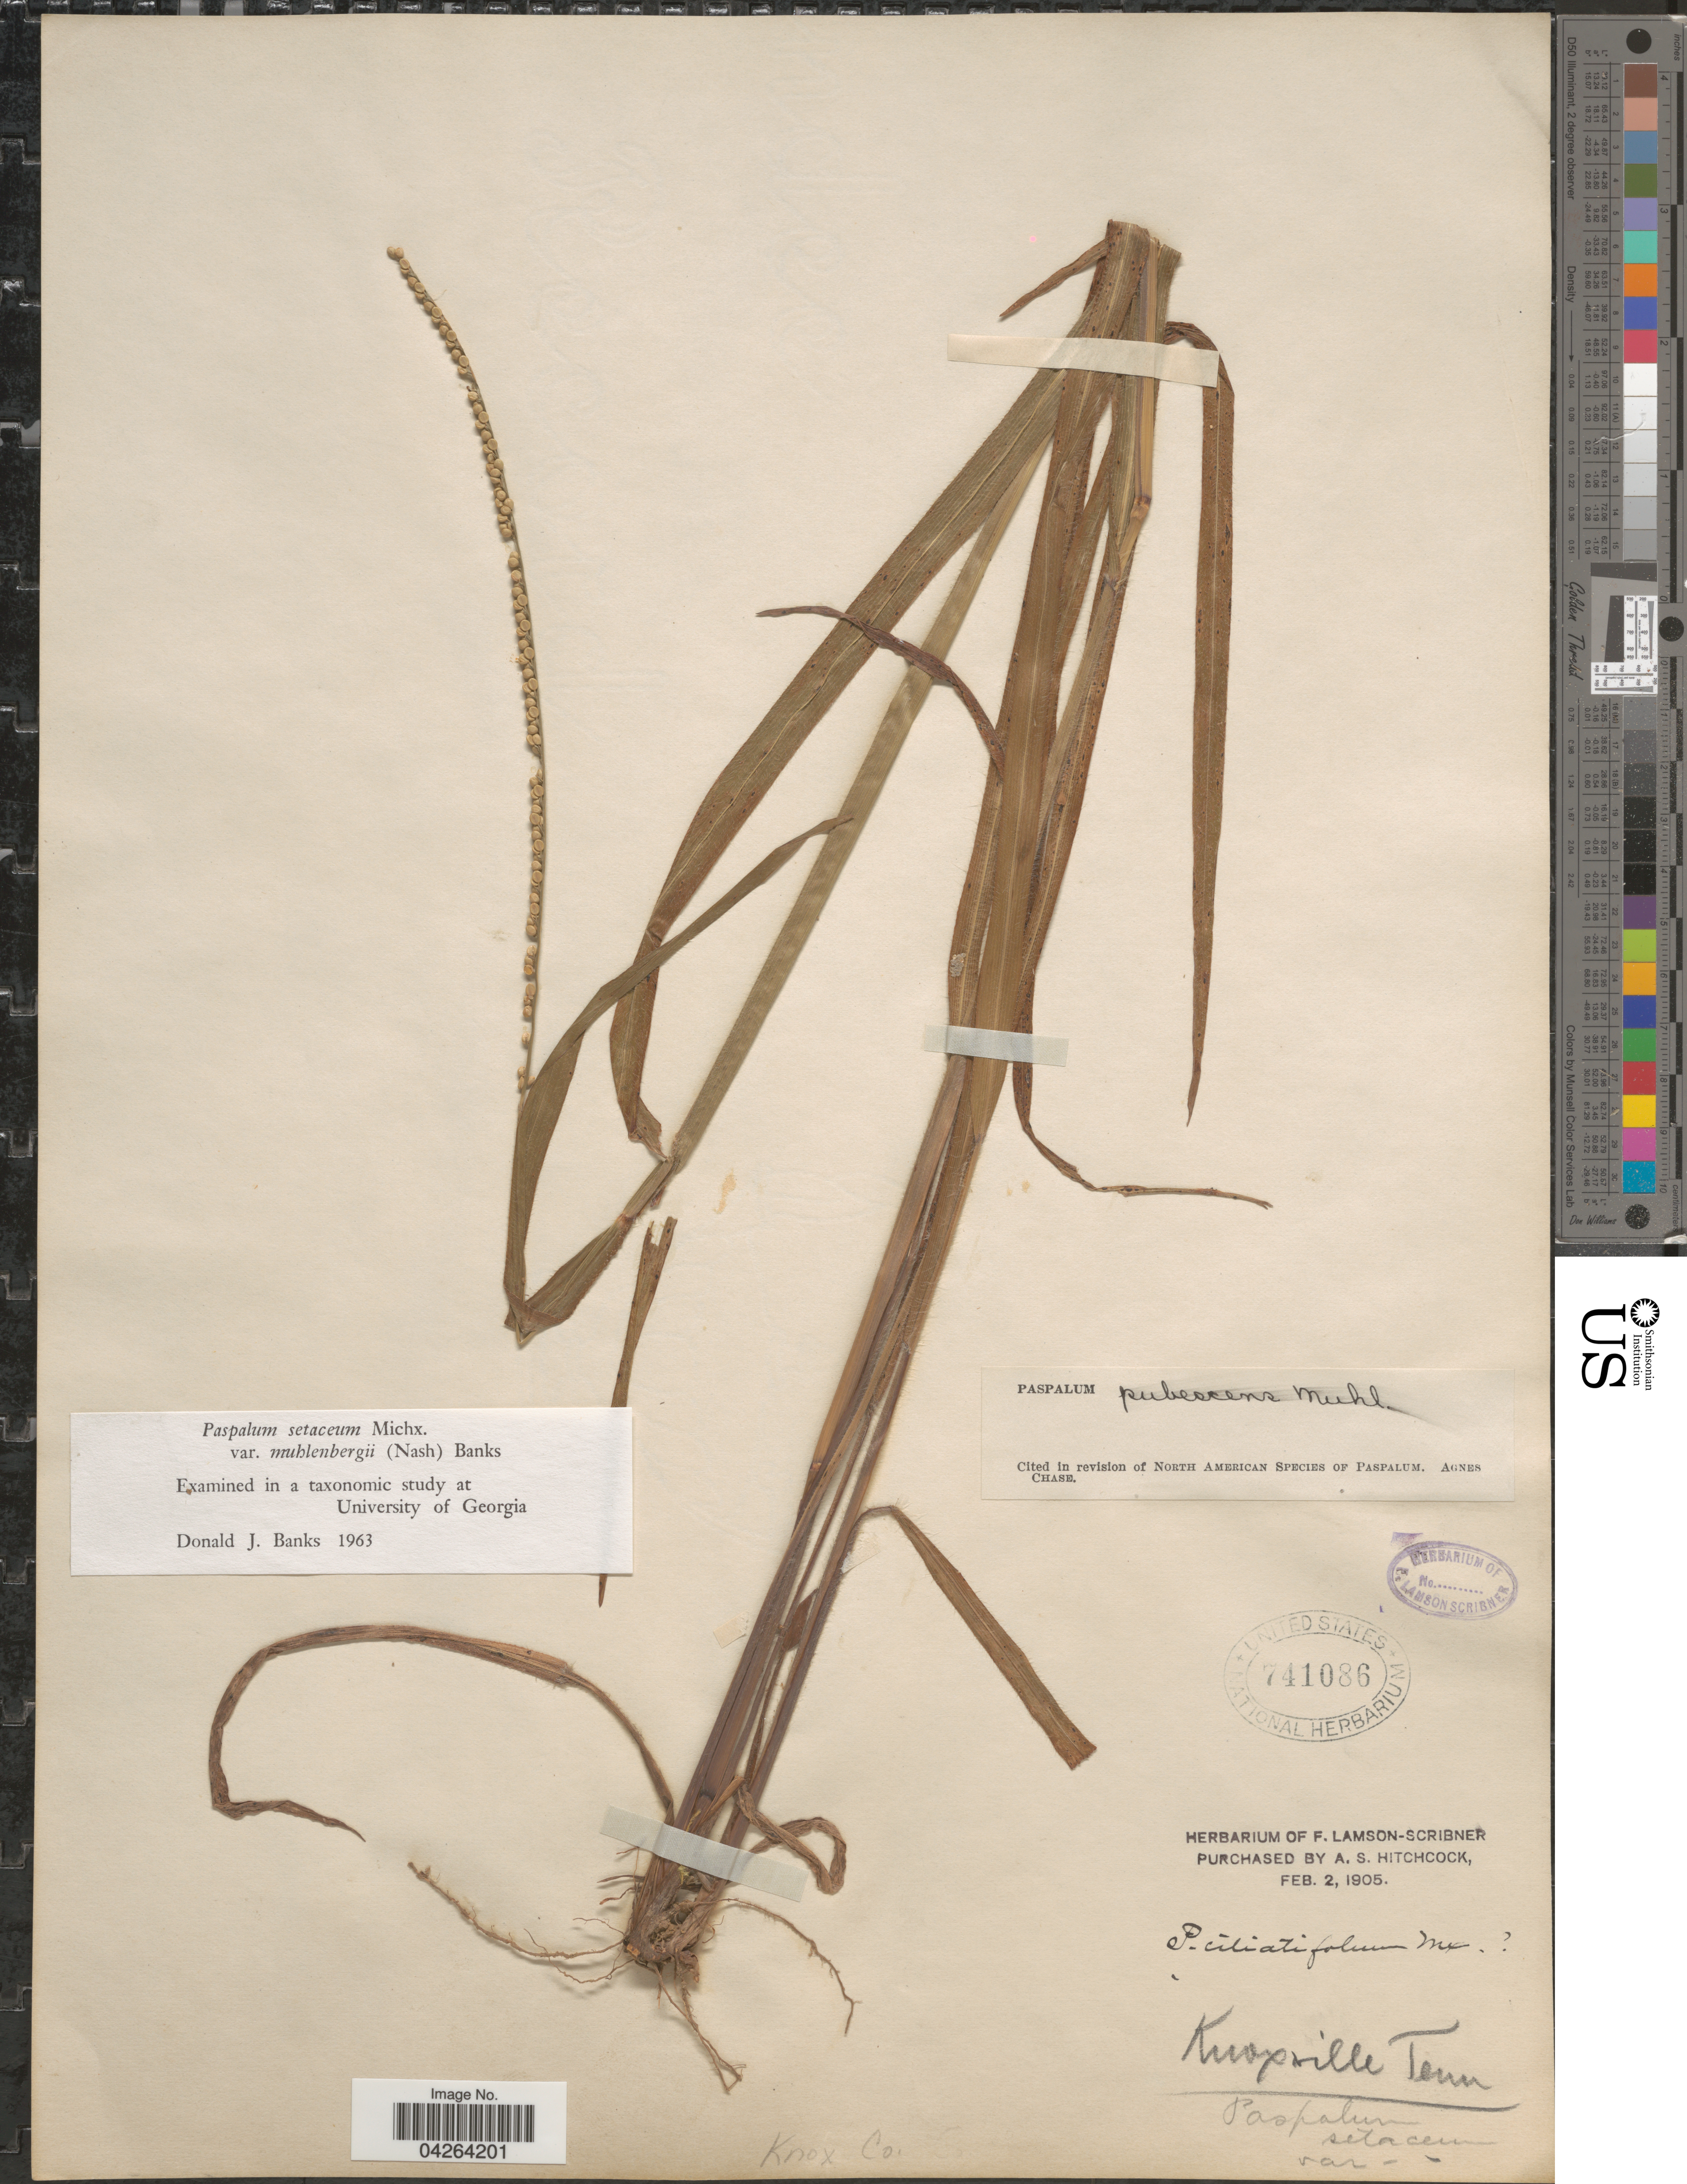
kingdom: Plantae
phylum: Tracheophyta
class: Liliopsida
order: Poales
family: Poaceae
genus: Paspalum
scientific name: Paspalum setaceum var. muhlenbergii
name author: (Nash) D.J. Banks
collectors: ex herb. F. Lamson Scribner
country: United States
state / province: Tennessee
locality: Knoxville Co.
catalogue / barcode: US 741086